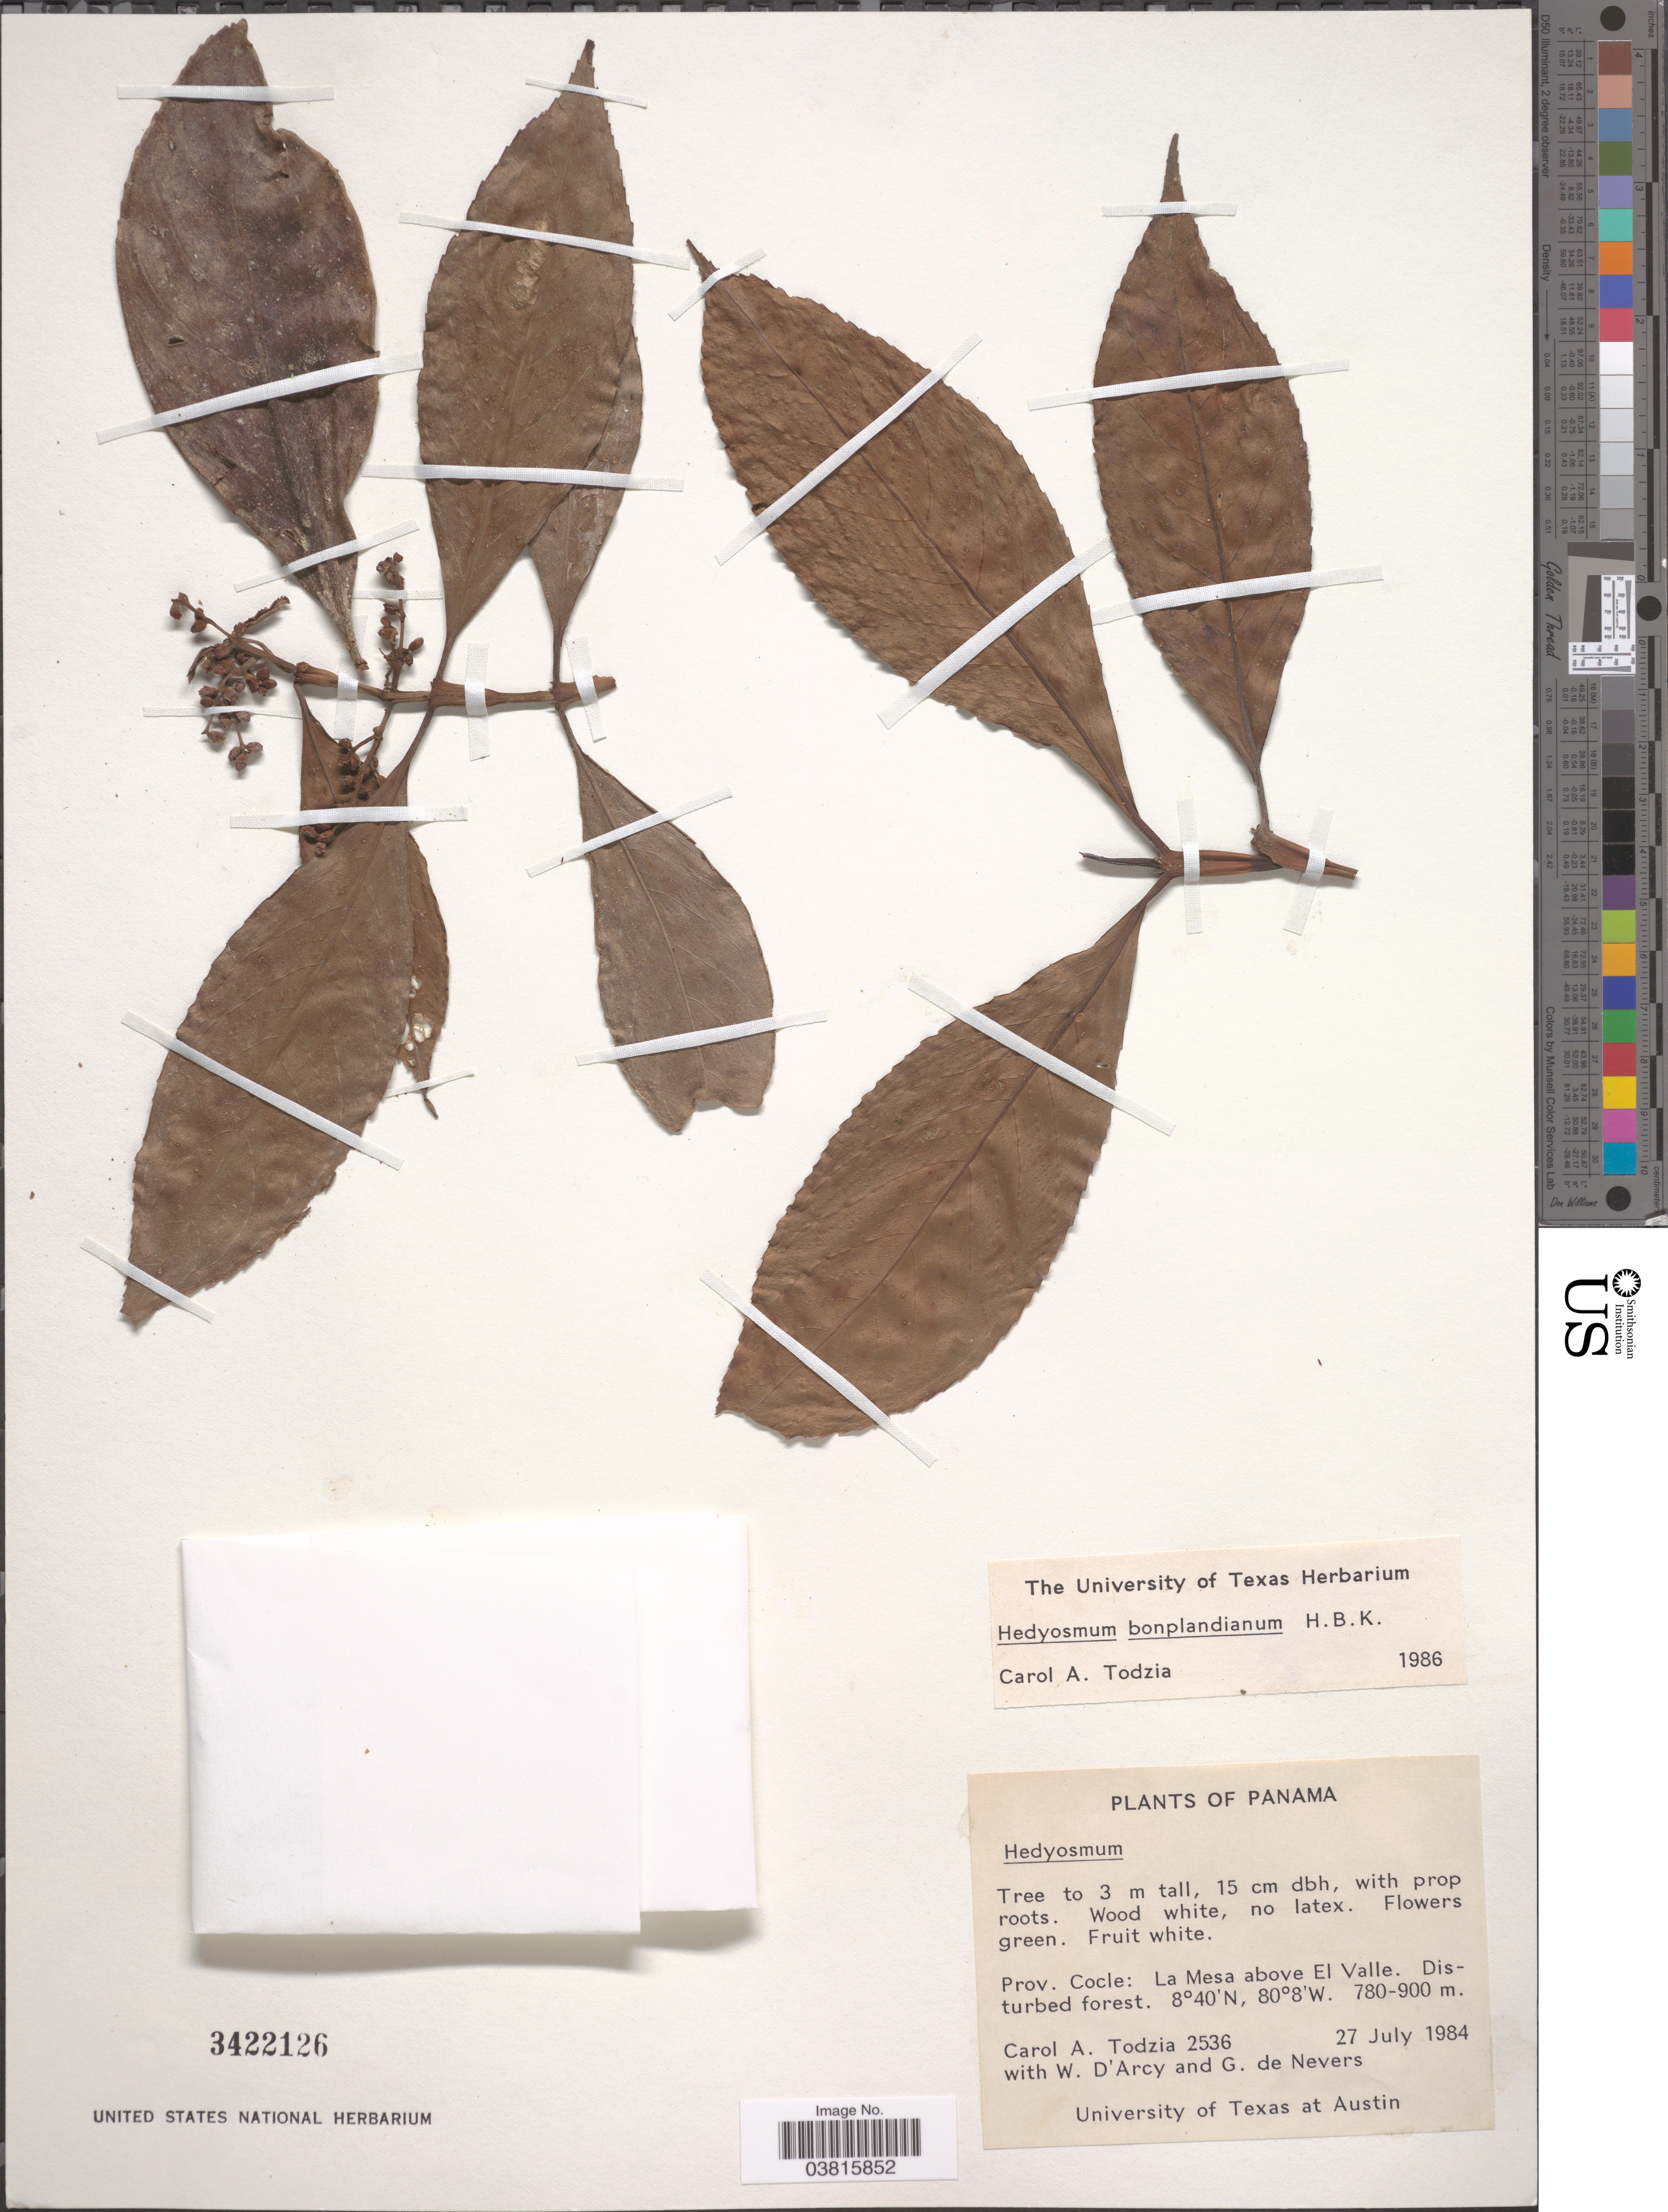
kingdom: Plantae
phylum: Tracheophyta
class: Magnoliopsida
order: Chloranthales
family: Chloranthaceae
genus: Hedyosmum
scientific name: Hedyosmum bonplandianum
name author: Kunth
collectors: C. A. Todzia, W. G. D'Arcy & G. Nevers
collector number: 2536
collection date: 1984-07-27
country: Panama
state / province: Cocle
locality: La Mesa above El Valle. Disturbed forest.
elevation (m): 780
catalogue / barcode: US 3422126